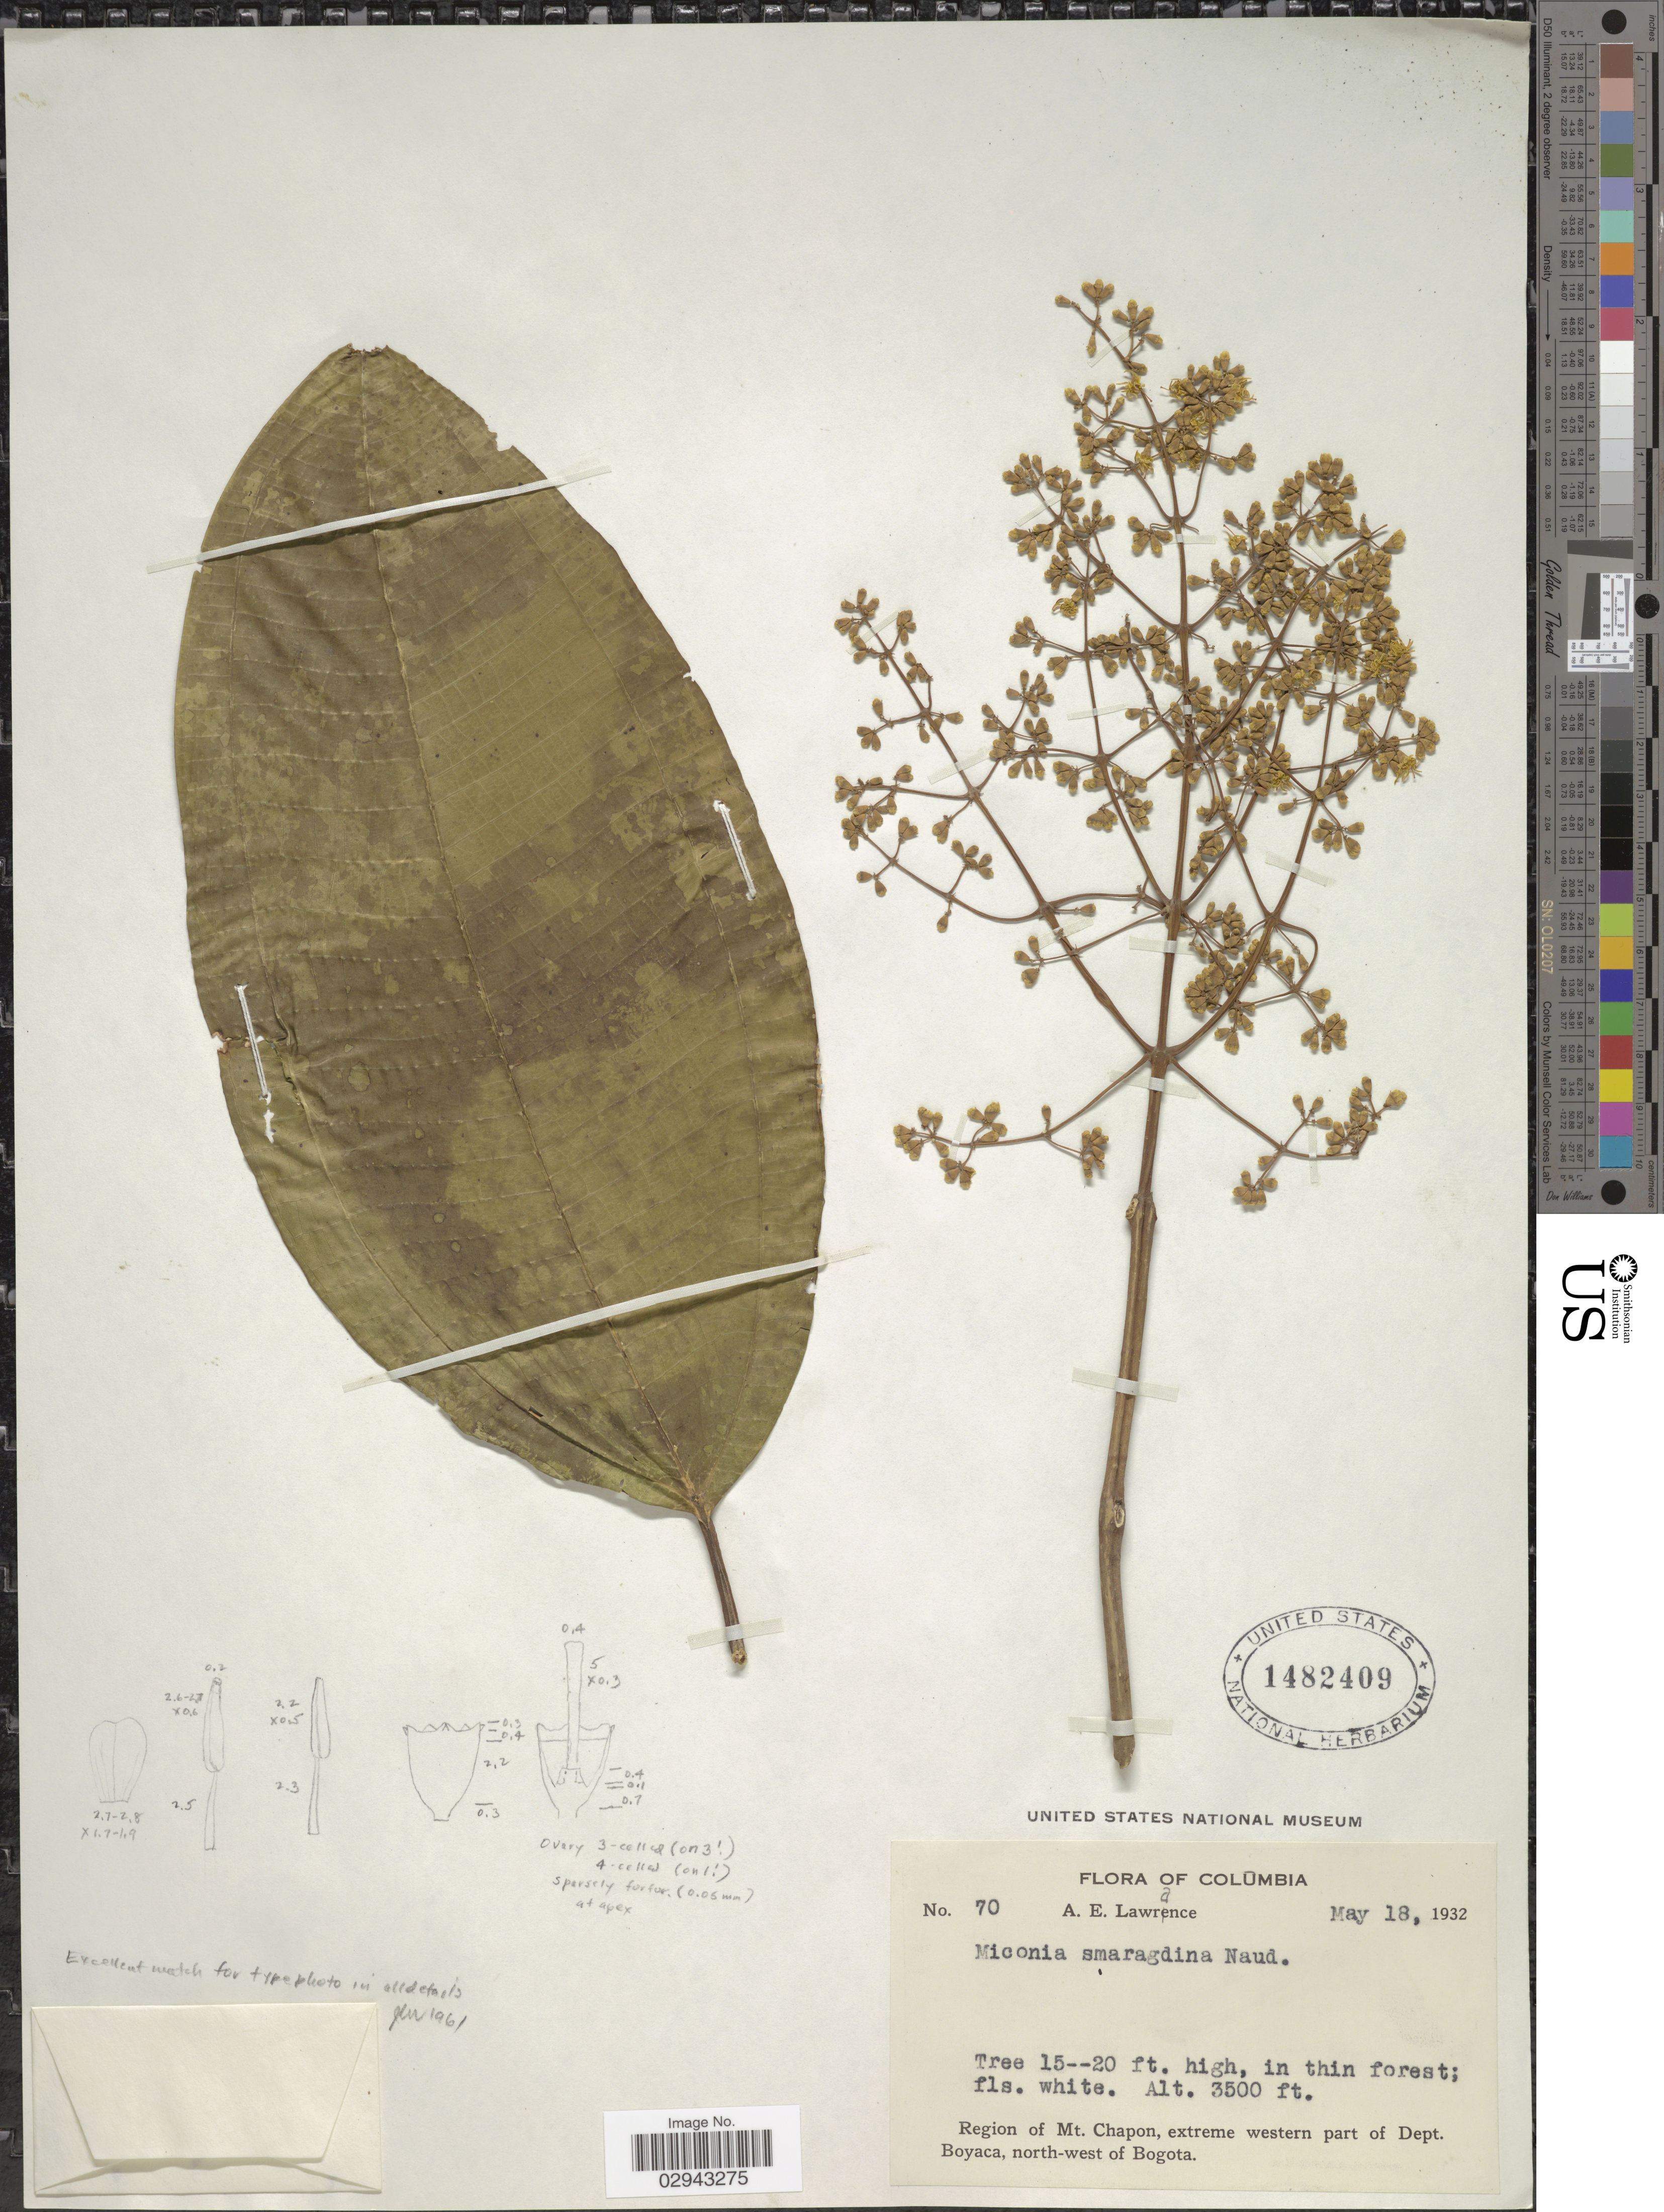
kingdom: Plantae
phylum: Tracheophyta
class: Magnoliopsida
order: Myrtales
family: Melastomataceae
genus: Miconia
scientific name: Miconia smaragdina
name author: Naudin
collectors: A. Lawrance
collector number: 70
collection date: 1932-05-18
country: Colombia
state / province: Boyacá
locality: Region of Mt. Chapon, extreme western part of Dept. Boyacá, north-west of Bogota.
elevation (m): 1067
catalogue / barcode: US 1482409